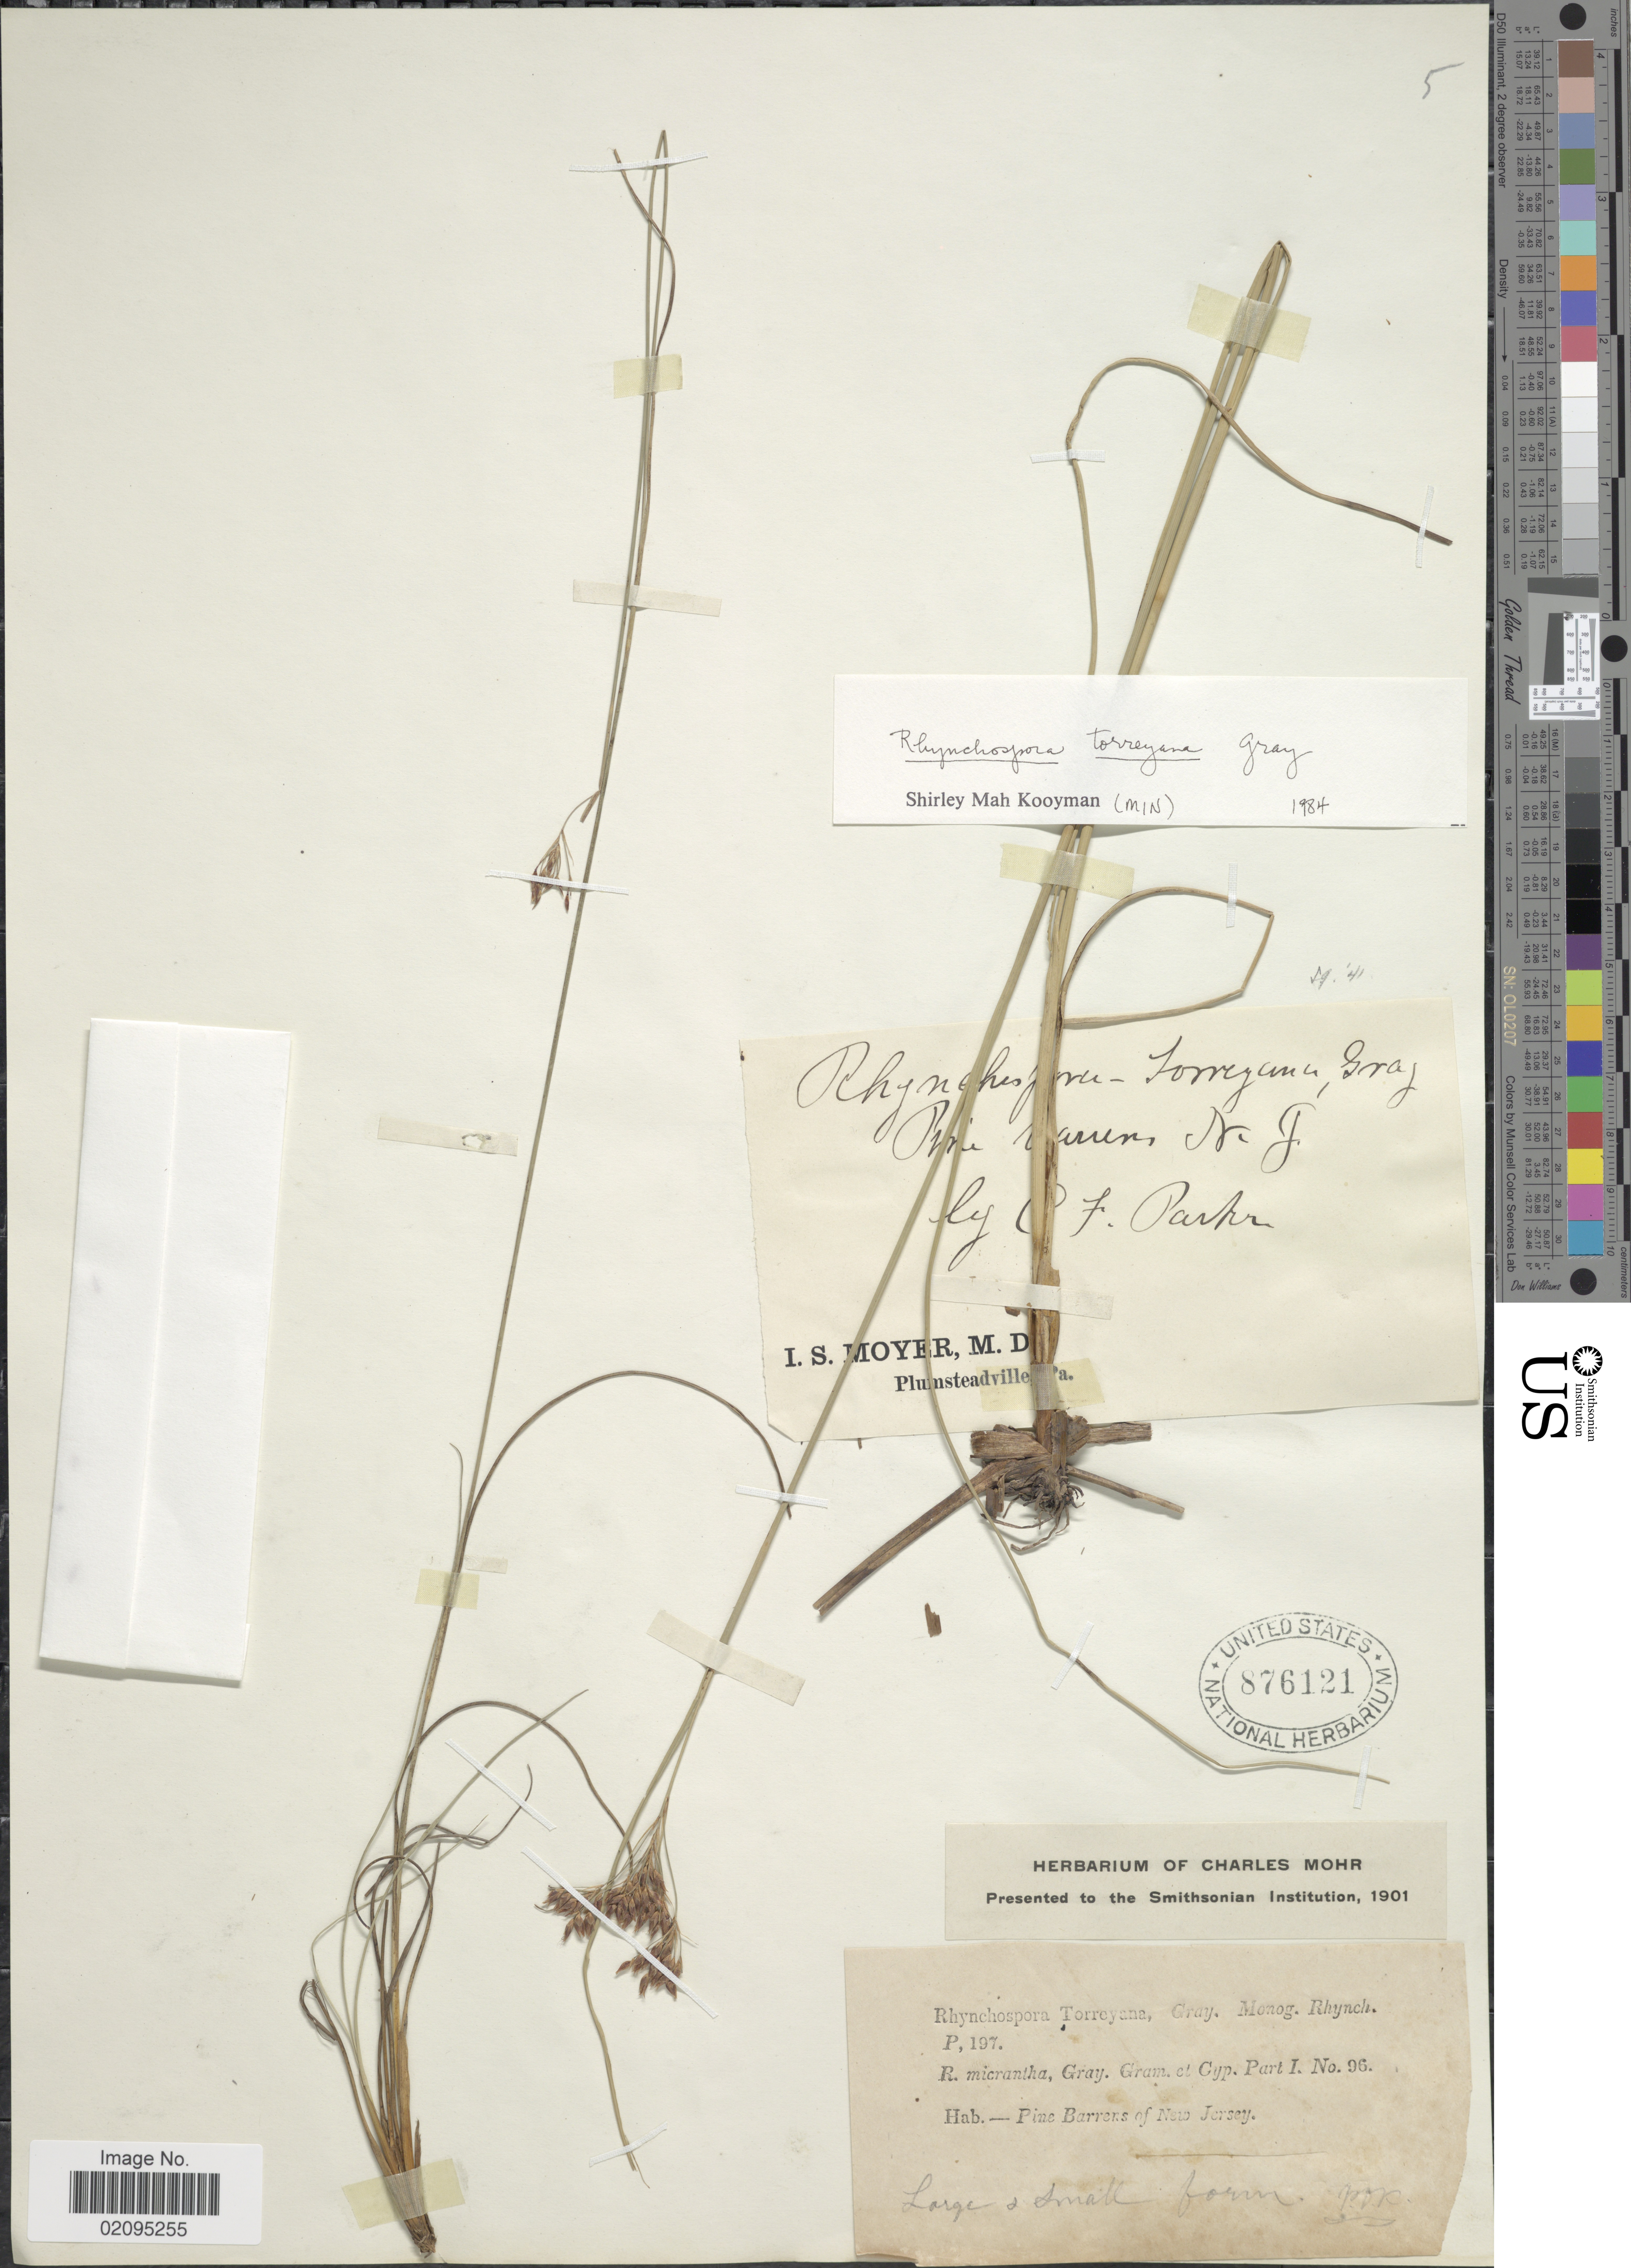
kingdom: Plantae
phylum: Tracheophyta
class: Liliopsida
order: Poales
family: Cyperaceae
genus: Rhynchospora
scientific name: Rhynchospora torreyana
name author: A. Gray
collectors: C. F. Parker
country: United States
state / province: New Jersey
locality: Pine barrens of New Jersey.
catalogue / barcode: US 876121